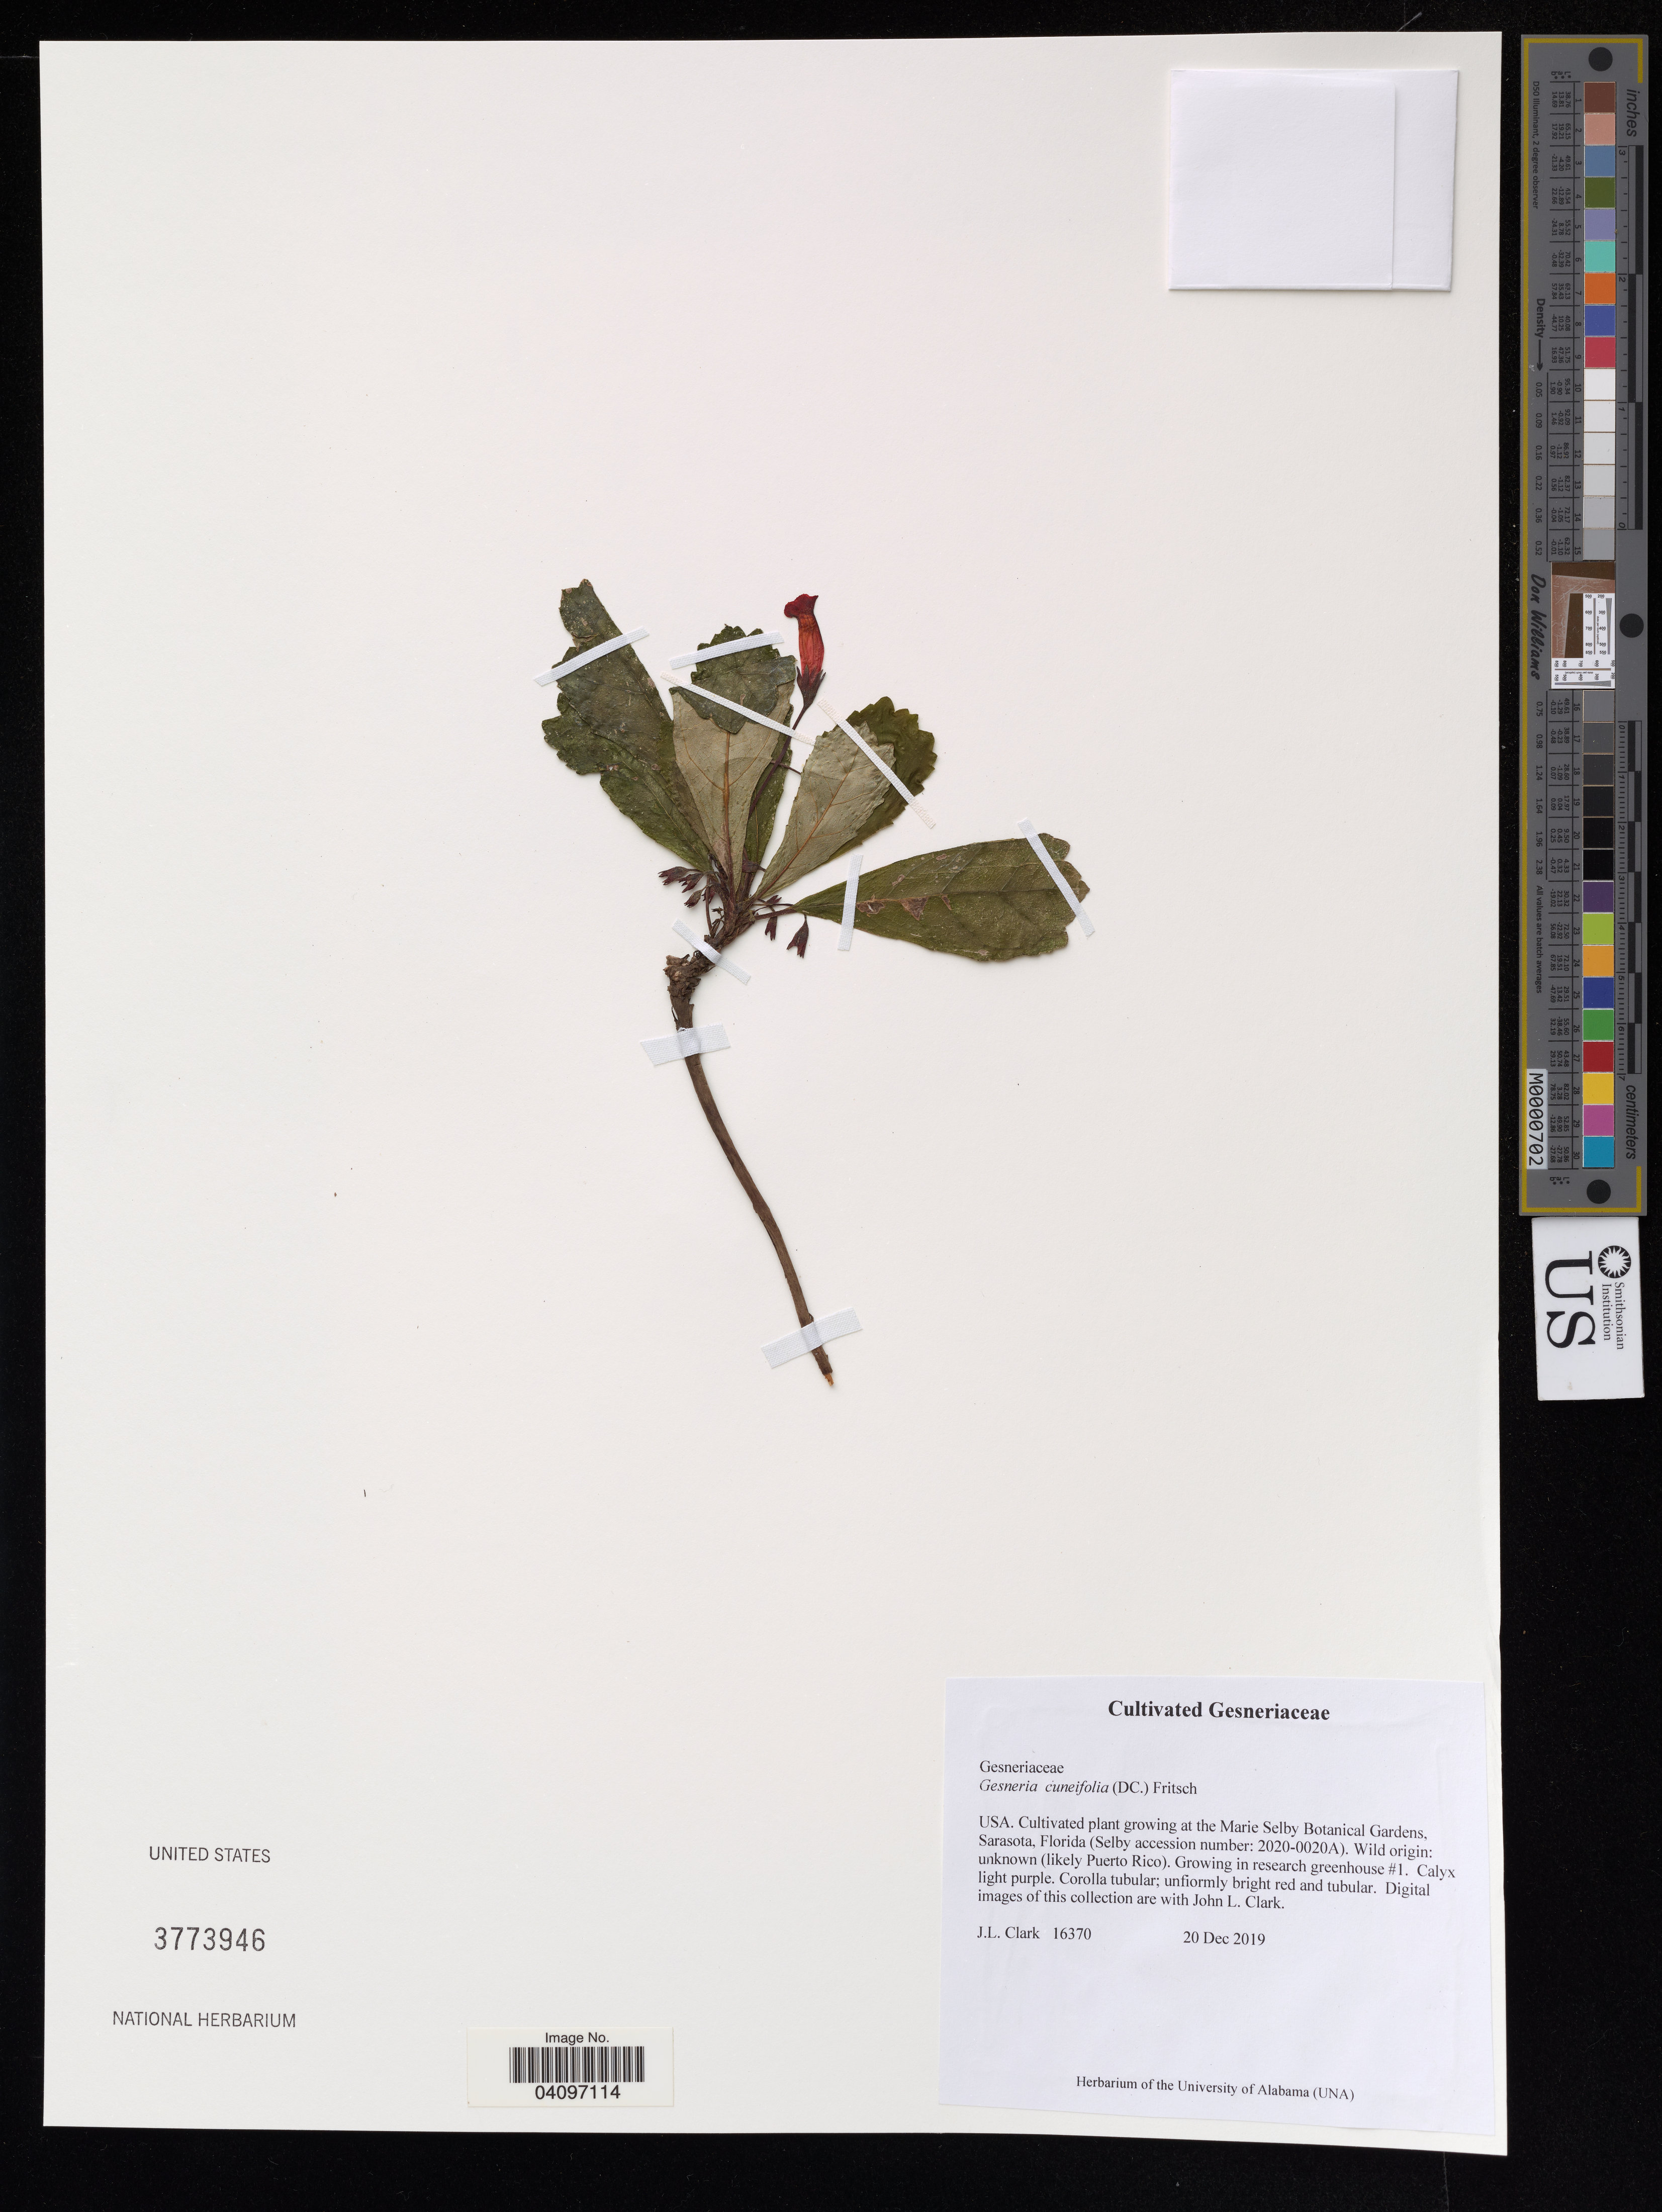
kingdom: Plantae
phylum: Tracheophyta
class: Magnoliopsida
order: Lamiales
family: Gesneriaceae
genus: Gesneria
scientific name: Gesneria cuneifolia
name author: Sessé & Moc.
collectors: J. Clark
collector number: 16370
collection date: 2019-12-20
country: United States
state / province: Florida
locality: USA. Cultivated plant growing at the Marie Selby Botanical Gardens, Sarasota, Florida. Wild origin: unknown (likely Puerto Rico). Growing in research greenhouse #1.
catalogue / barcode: US 3773946